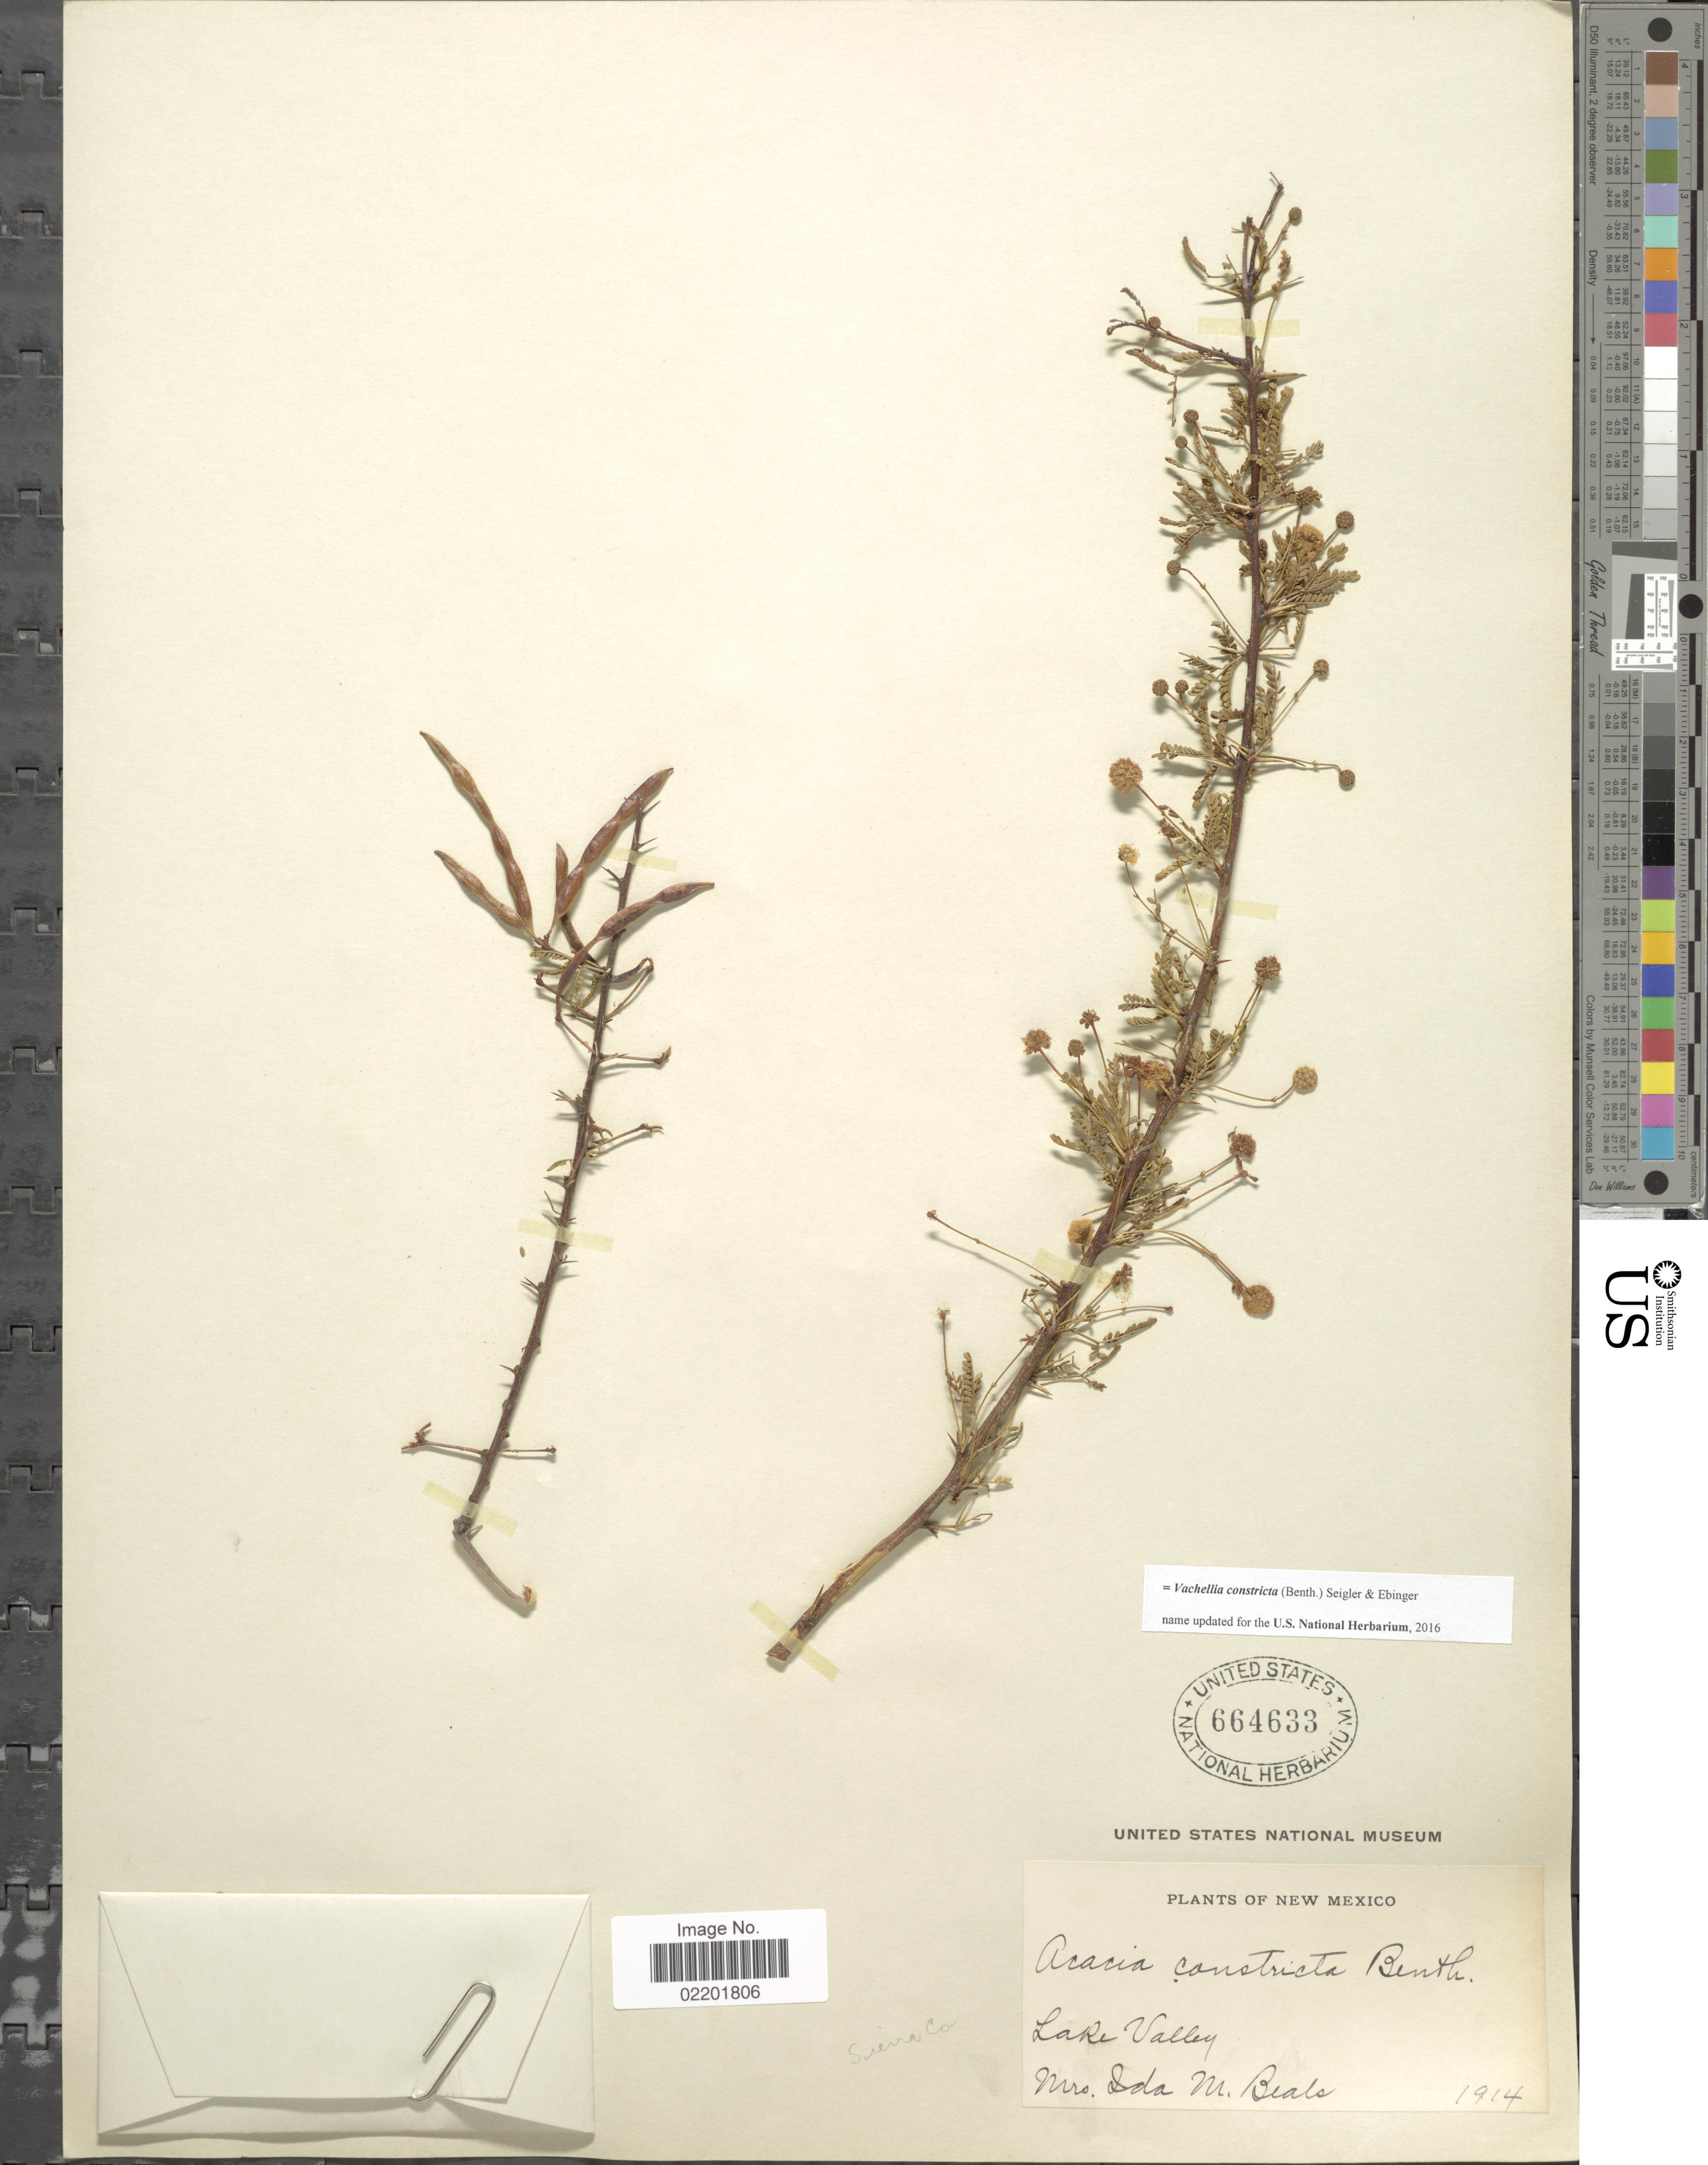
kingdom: Plantae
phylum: Tracheophyta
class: Magnoliopsida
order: Fabales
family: Fabaceae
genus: Vachellia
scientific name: Vachellia constricta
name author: (Benth.) Seigler & Ebinger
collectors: I. M. Beals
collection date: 1914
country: United States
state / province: New Mexico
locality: Lake Valley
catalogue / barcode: US 664633